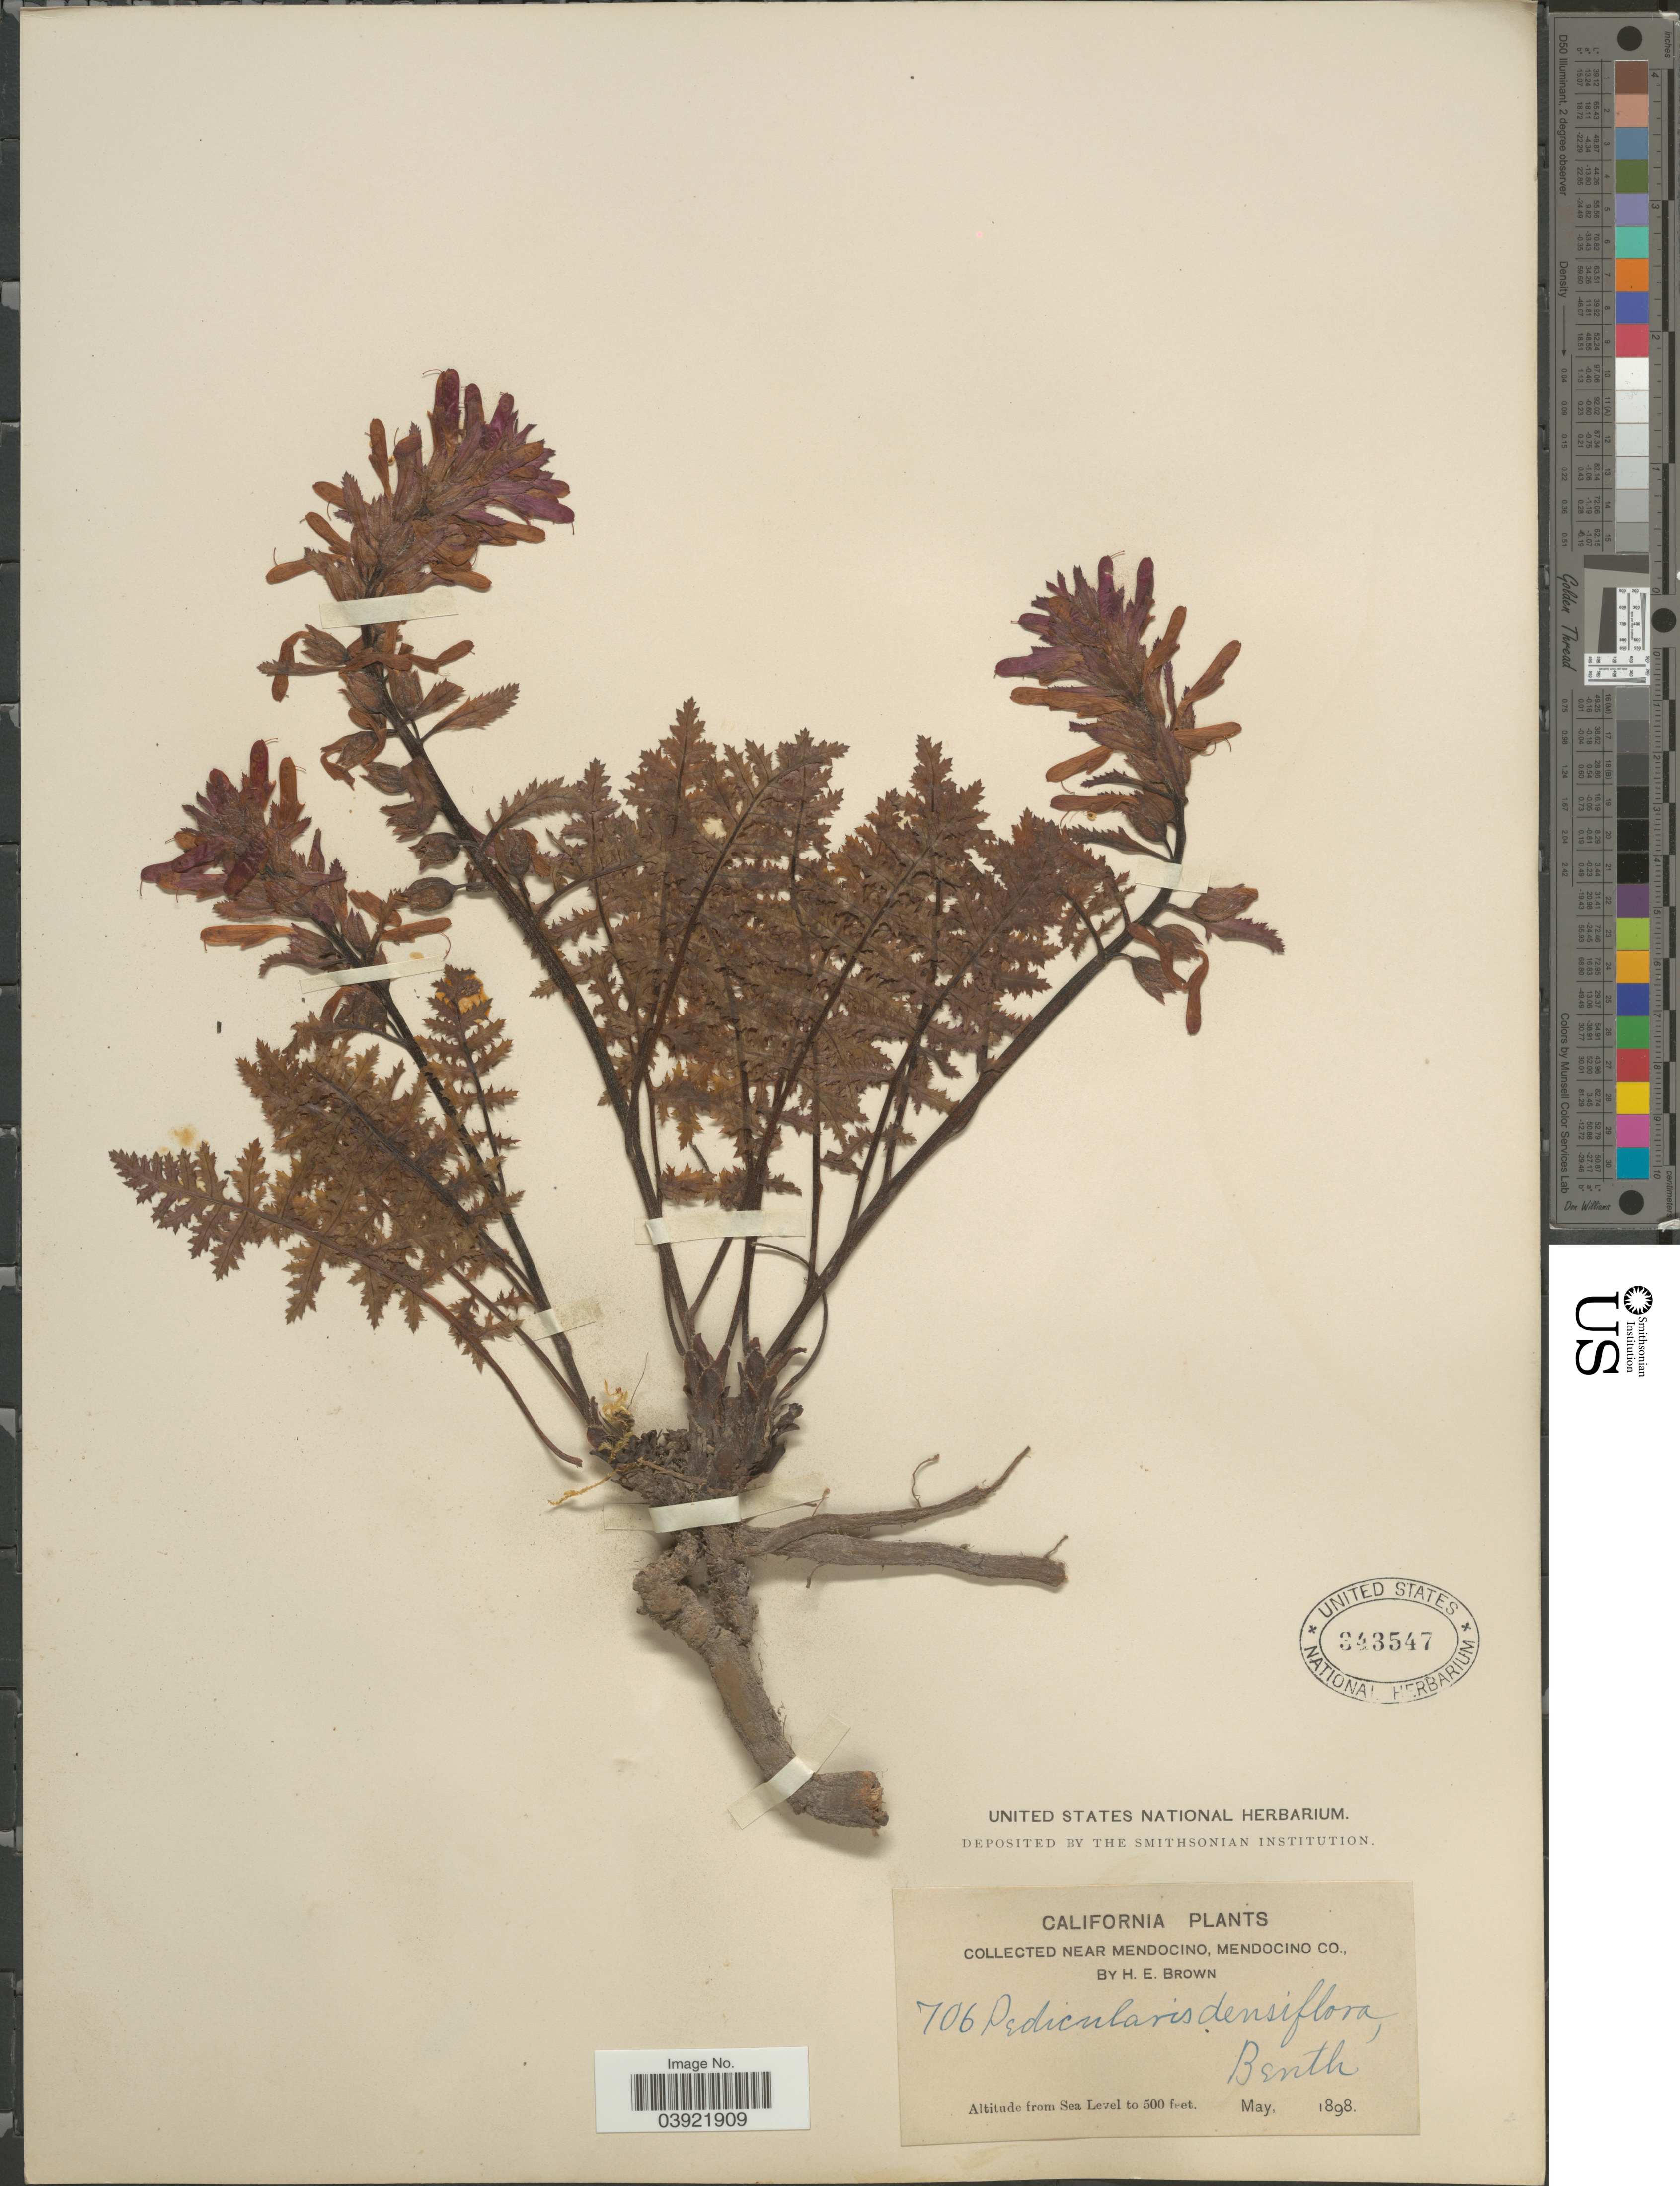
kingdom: Plantae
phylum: Tracheophyta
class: Magnoliopsida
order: Lamiales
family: Orobanchaceae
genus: Pedicularis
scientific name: Pedicularis densiflora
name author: Benth.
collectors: H. E. Brown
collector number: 706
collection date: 1898-05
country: United States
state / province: California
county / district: Mendocino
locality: Near Mendocino, Mendocino Co.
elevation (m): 0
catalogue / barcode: US 343547